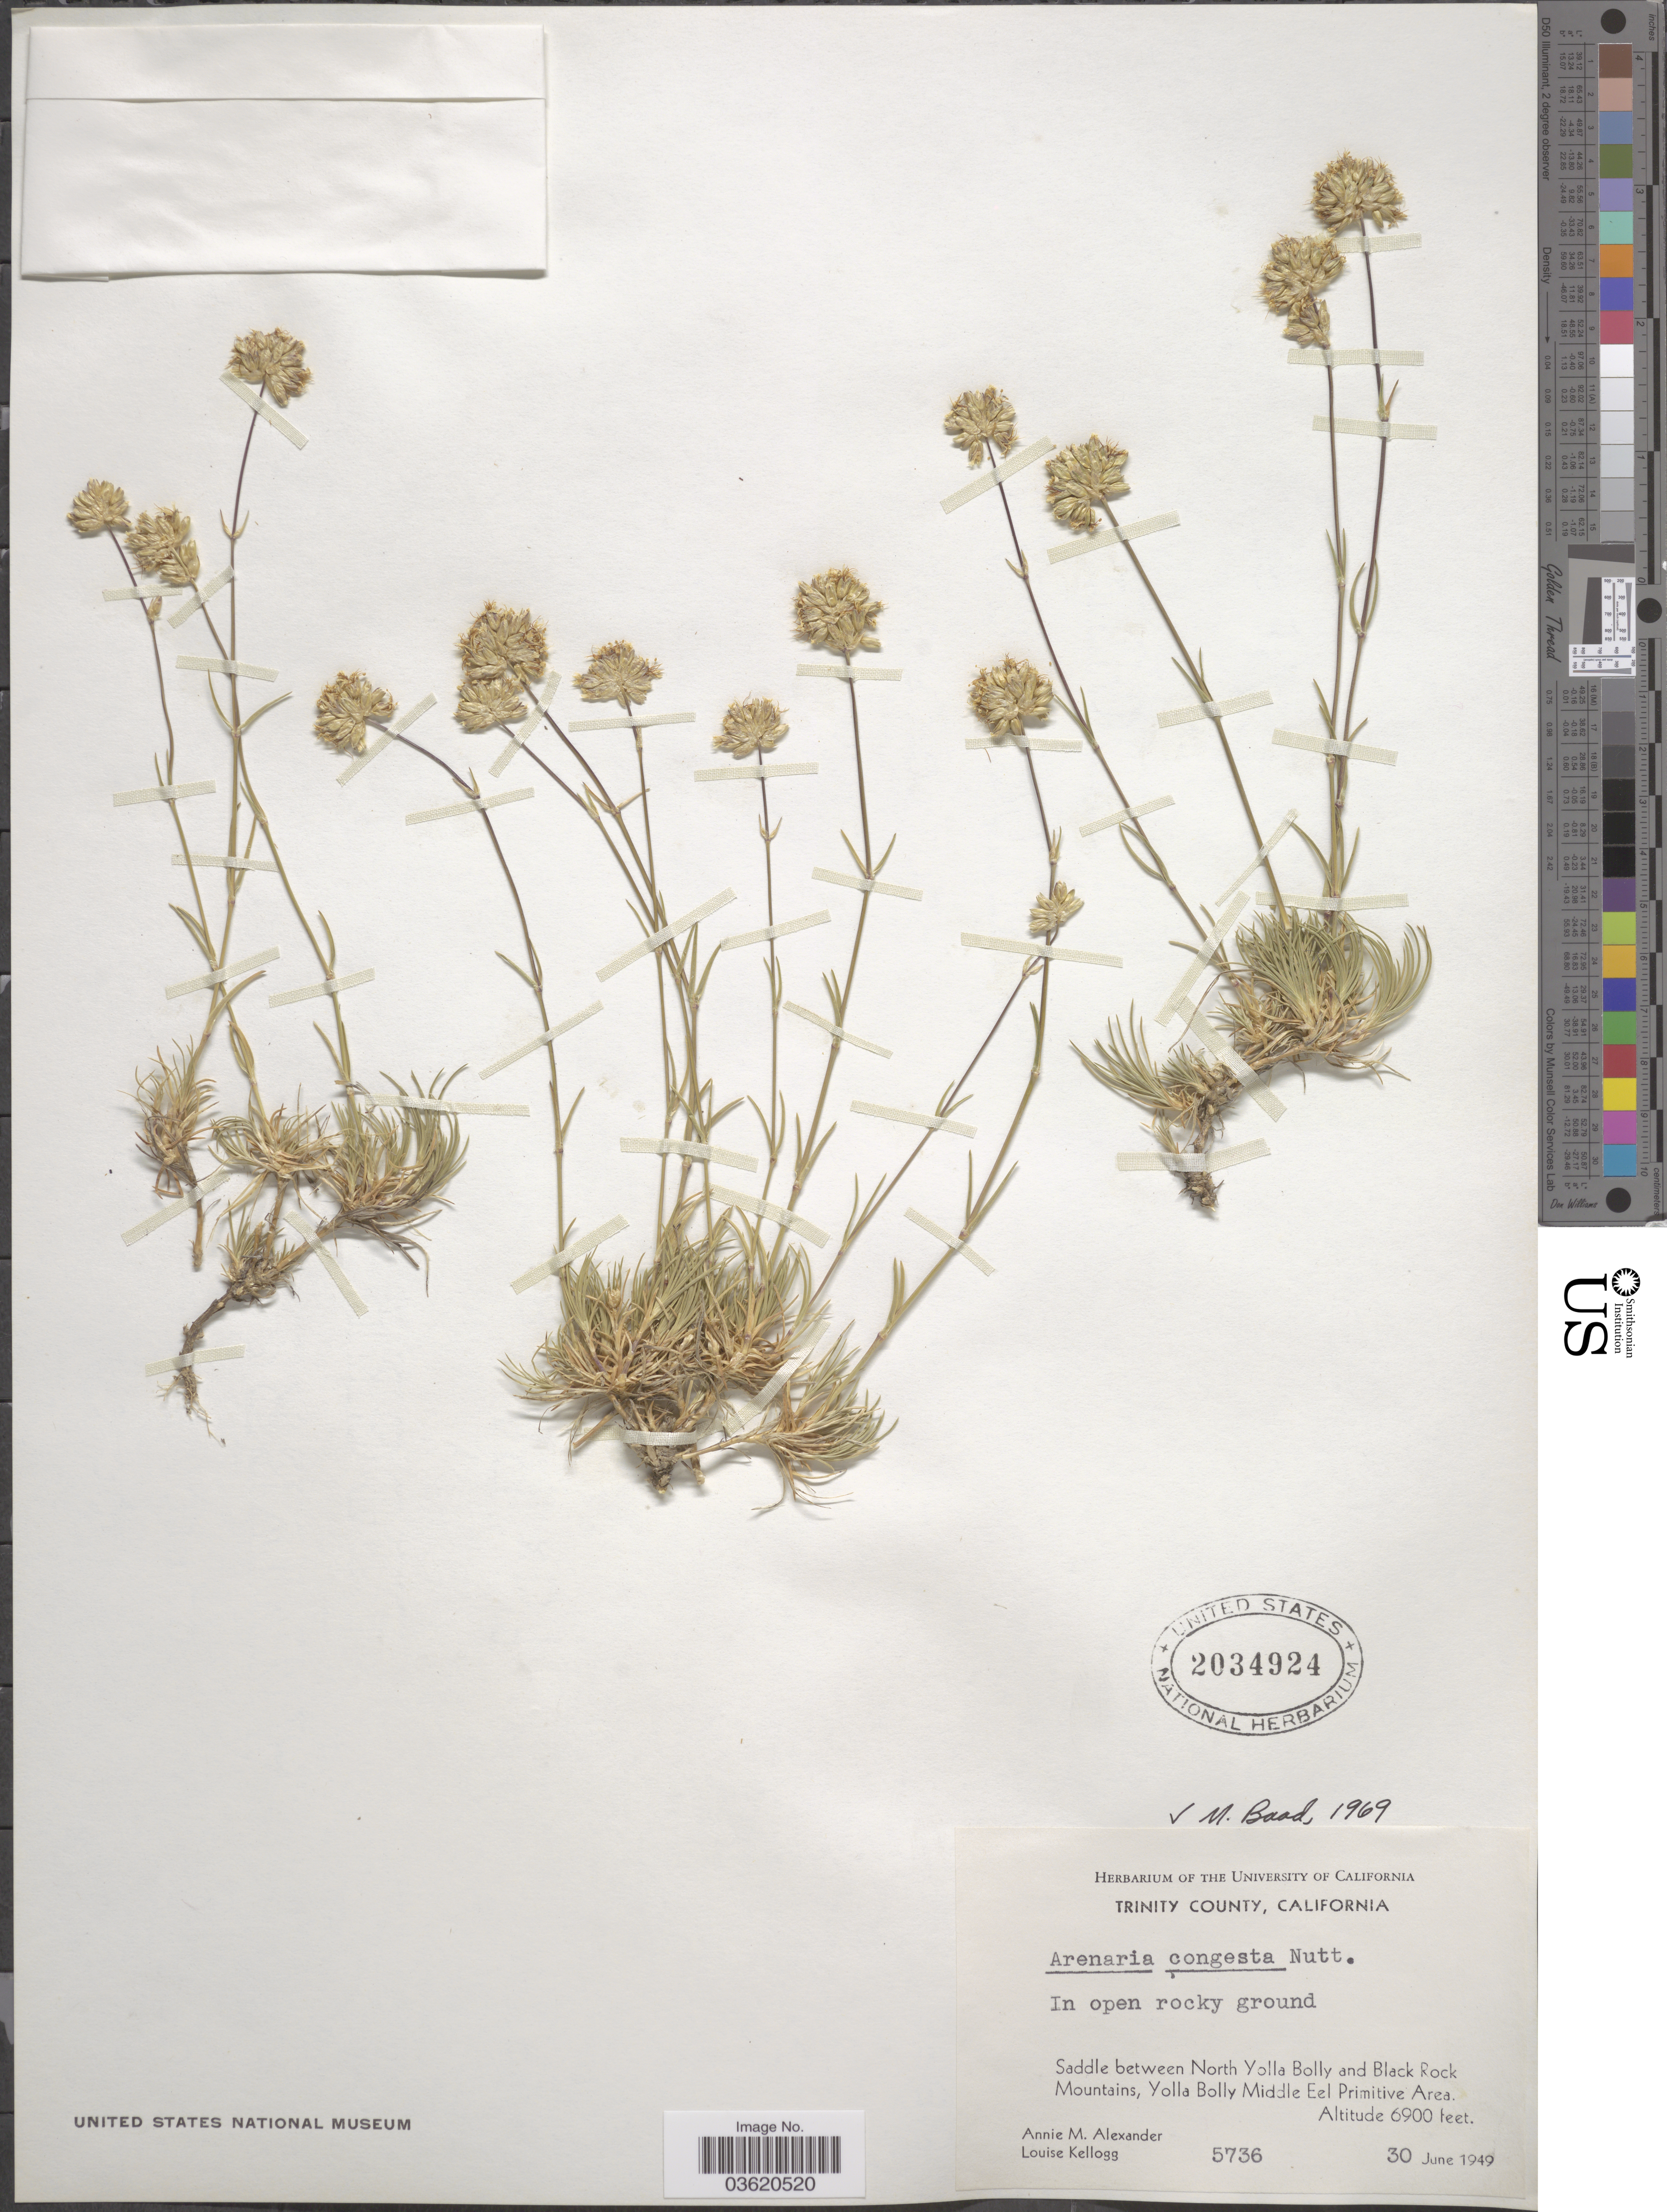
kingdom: Plantae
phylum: Tracheophyta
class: Magnoliopsida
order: Caryophyllales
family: Caryophyllaceae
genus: Eremogone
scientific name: Eremogone congesta var. congesta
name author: (Nutt.) Ikonn.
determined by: Strong, Mark T., (BOT), Smithsonian Institution - National Museum of Natural History (UNITED STATES)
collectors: A. M. Alexander & L. Kellogg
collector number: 5736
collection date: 1949-06-30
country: United States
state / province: California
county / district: Trinity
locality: Trinity County. Saddle between North Yolla Bolly and Black Rock Mountains, Yolla Bolly Middle Eel Primitive Area.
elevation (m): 2103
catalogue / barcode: US 2034924